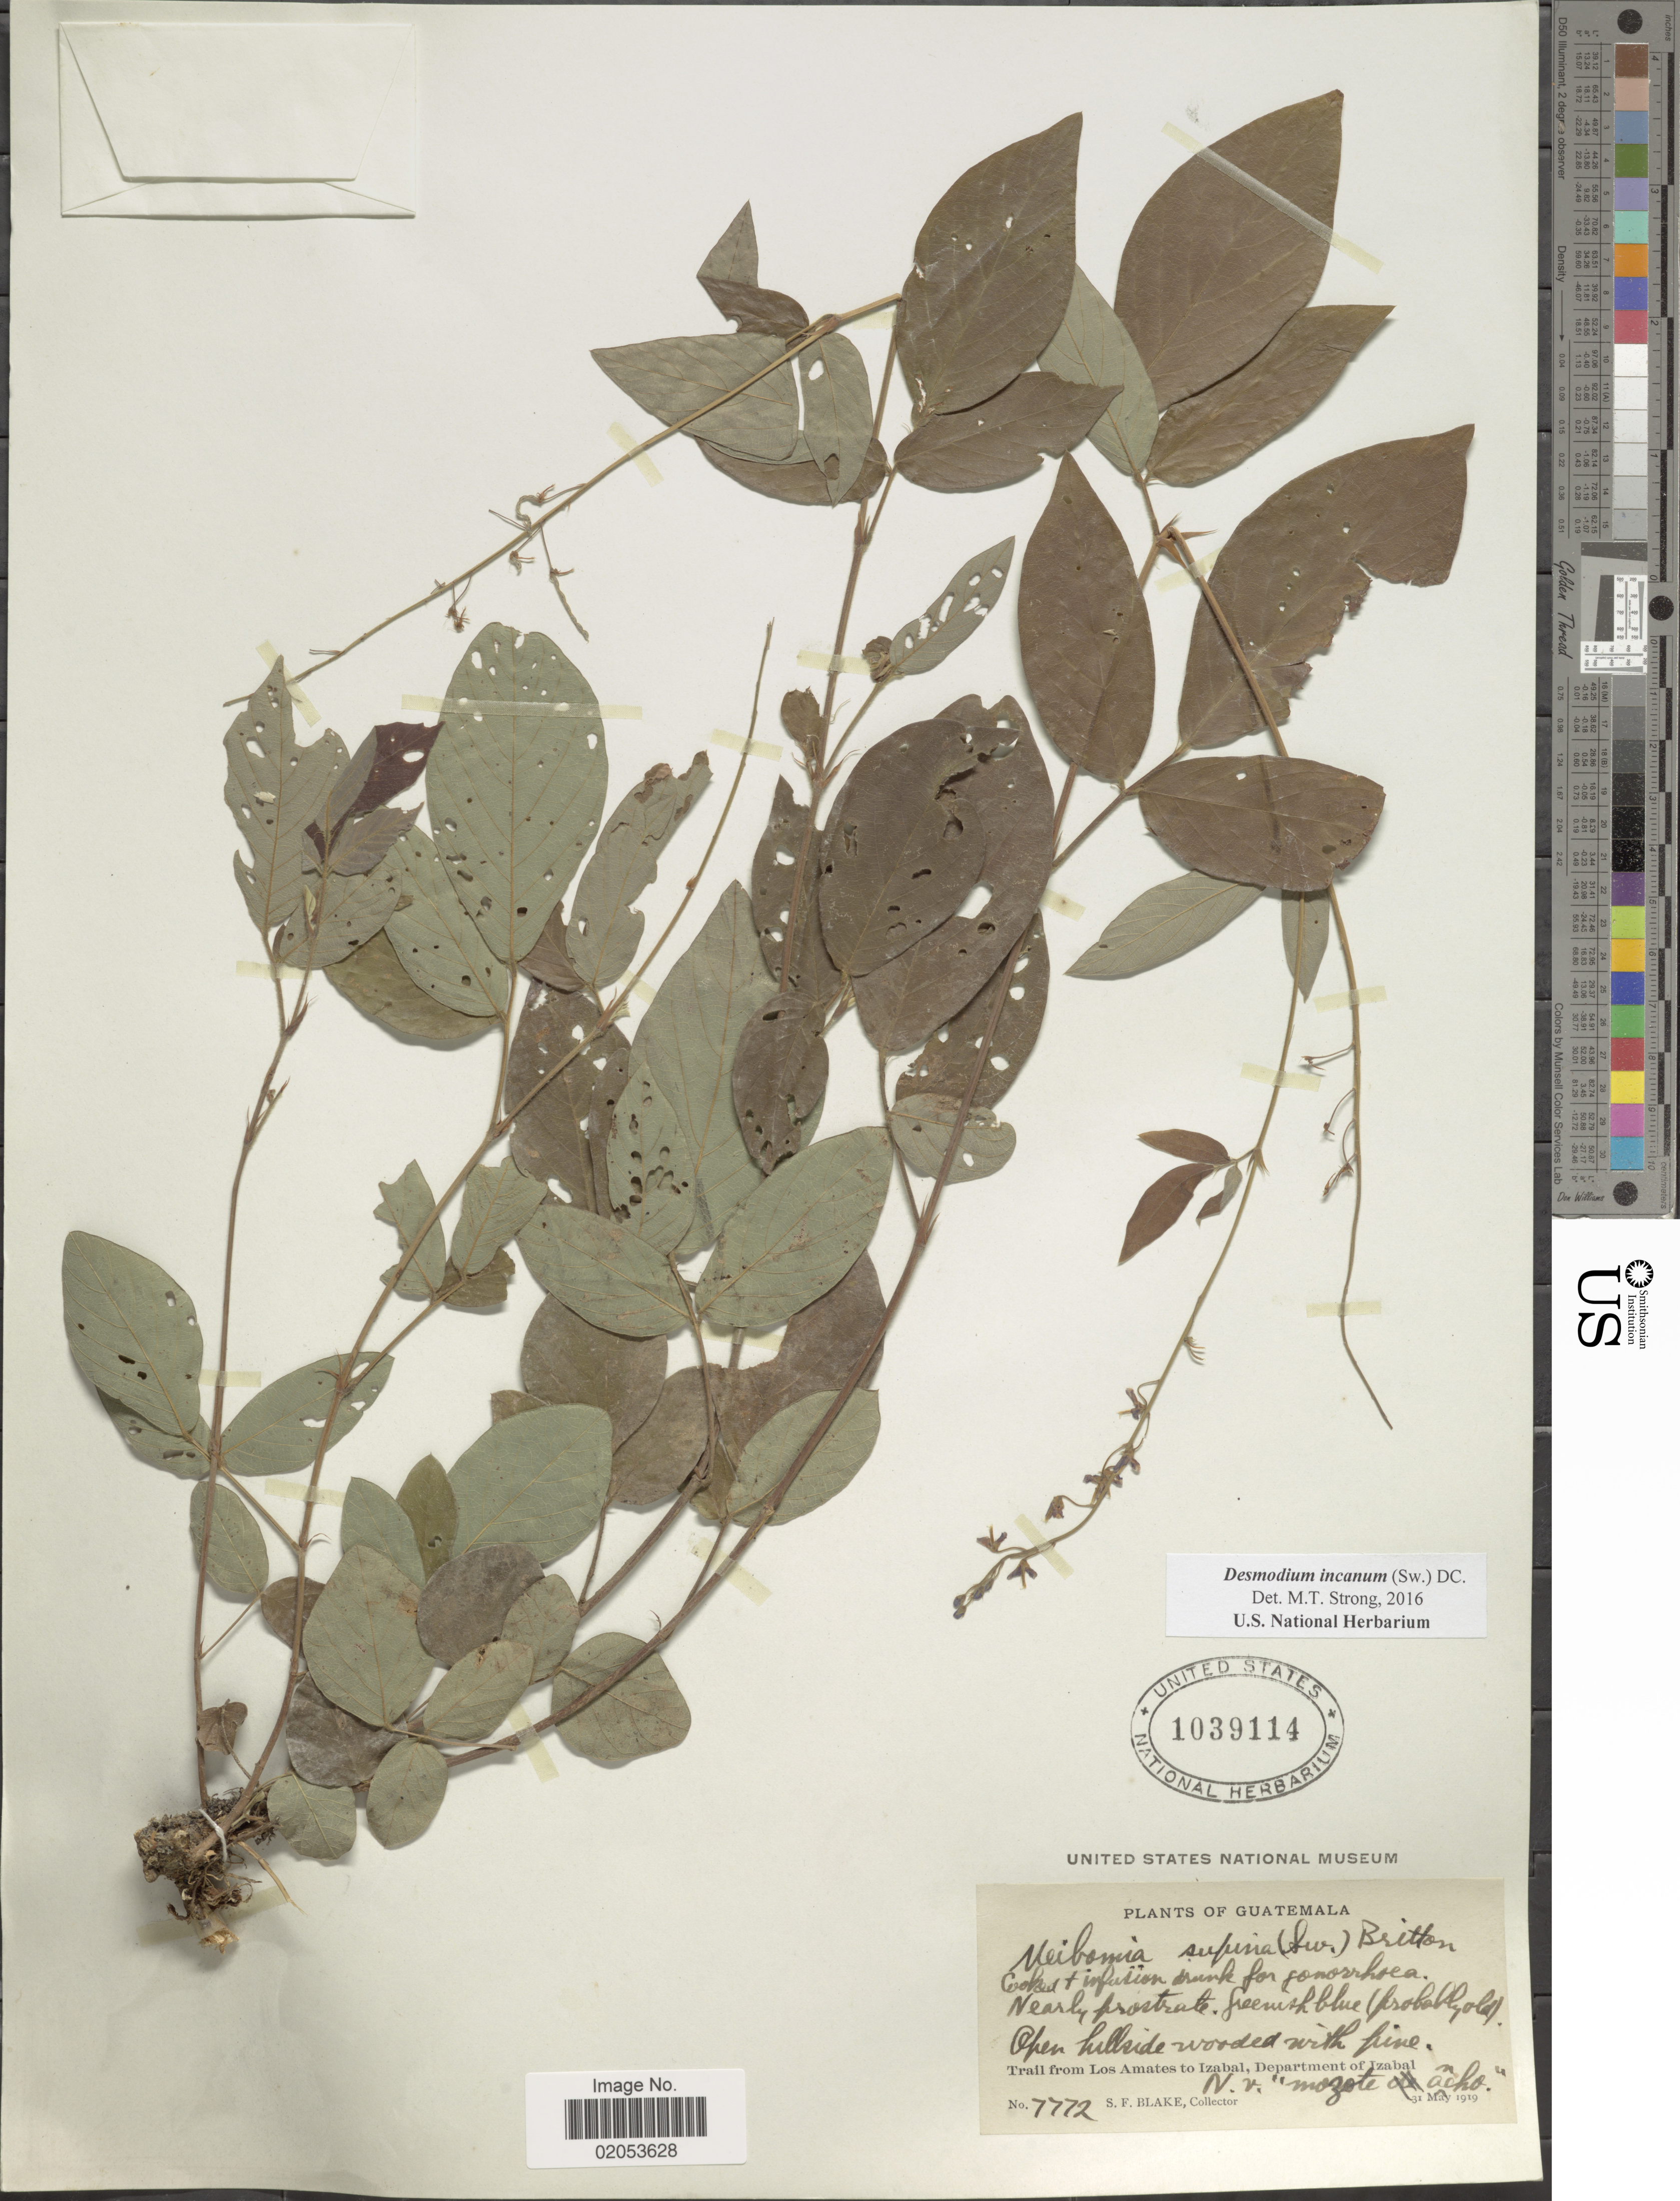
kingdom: Plantae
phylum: Tracheophyta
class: Magnoliopsida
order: Fabales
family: Fabaceae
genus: Desmodium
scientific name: Desmodium incanum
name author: (Sw.) DC.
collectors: S. Blake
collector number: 7772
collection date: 1919-05-31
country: Guatemala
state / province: Izabal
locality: Open hillside wooded with pine, trail from Los Amates to Izabal, N.v. "mozote macho"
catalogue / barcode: US 1039114